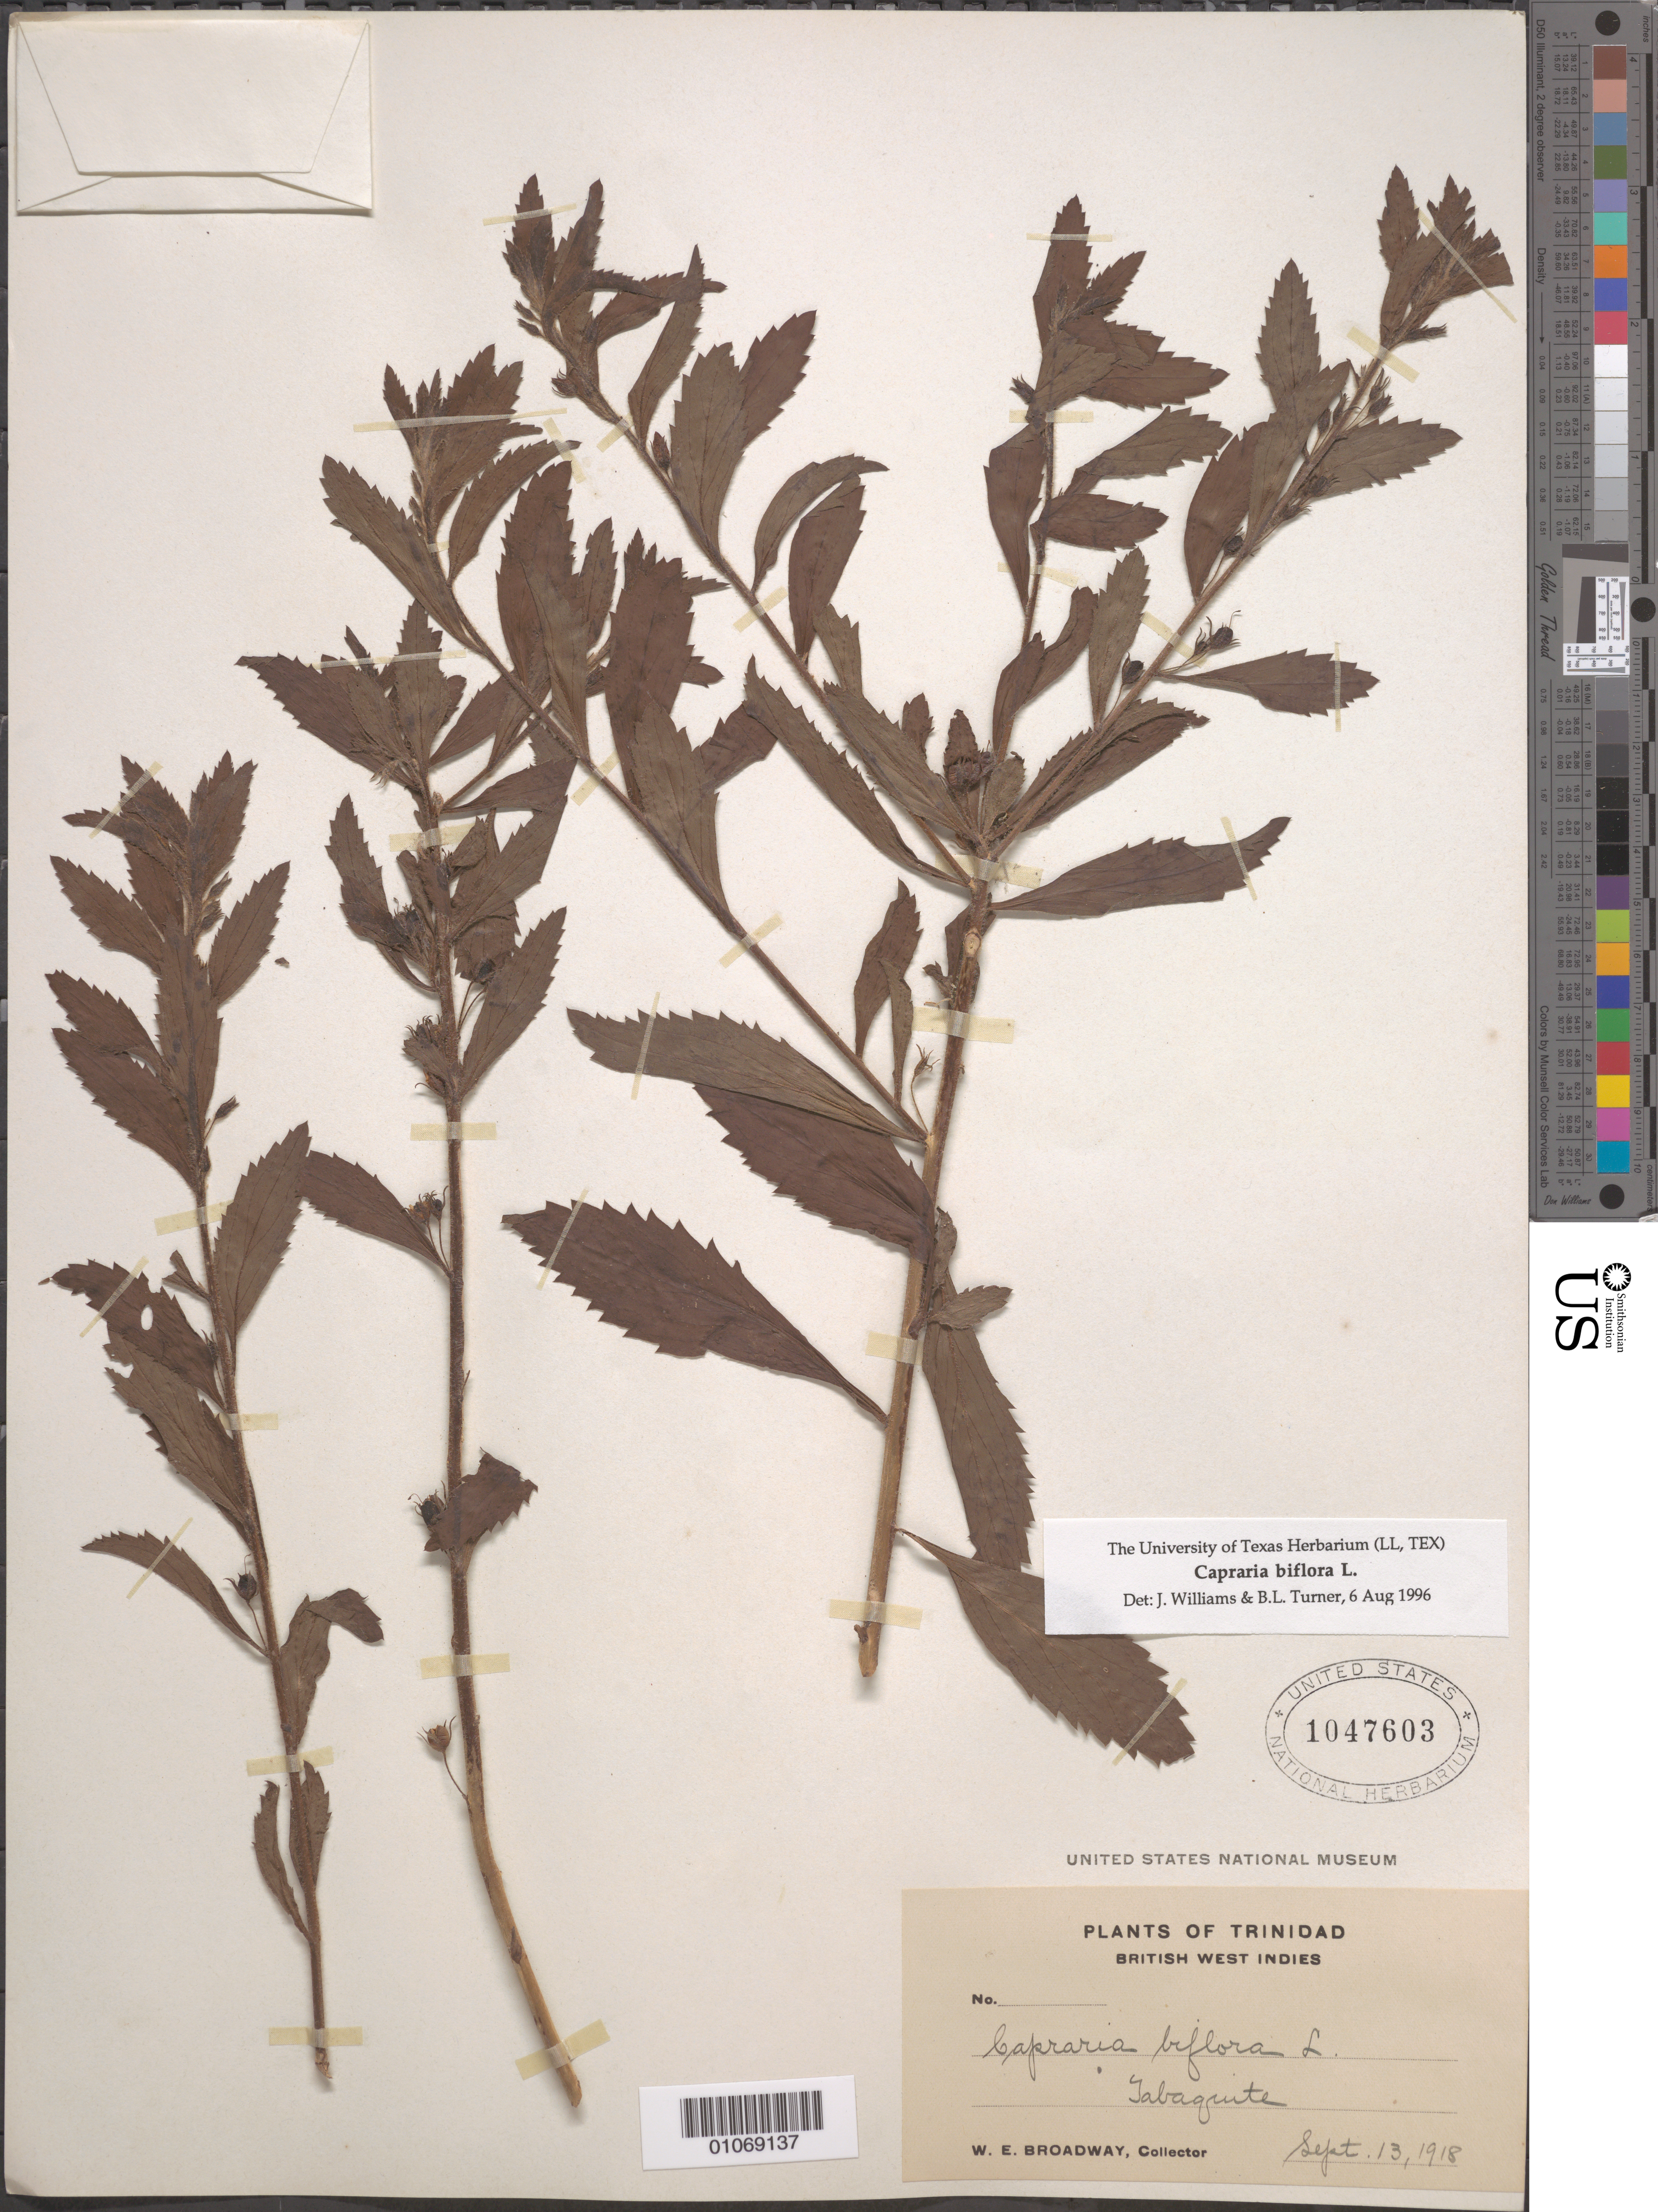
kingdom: Plantae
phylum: Tracheophyta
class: Magnoliopsida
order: Lamiales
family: Scrophulariaceae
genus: Capraria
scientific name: Capraria biflora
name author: L.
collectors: W. E. Broadway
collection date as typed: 13 Sep 1918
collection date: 1918-09-13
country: Trinidad and Tobago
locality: Tabaquite.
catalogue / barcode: US 1047603